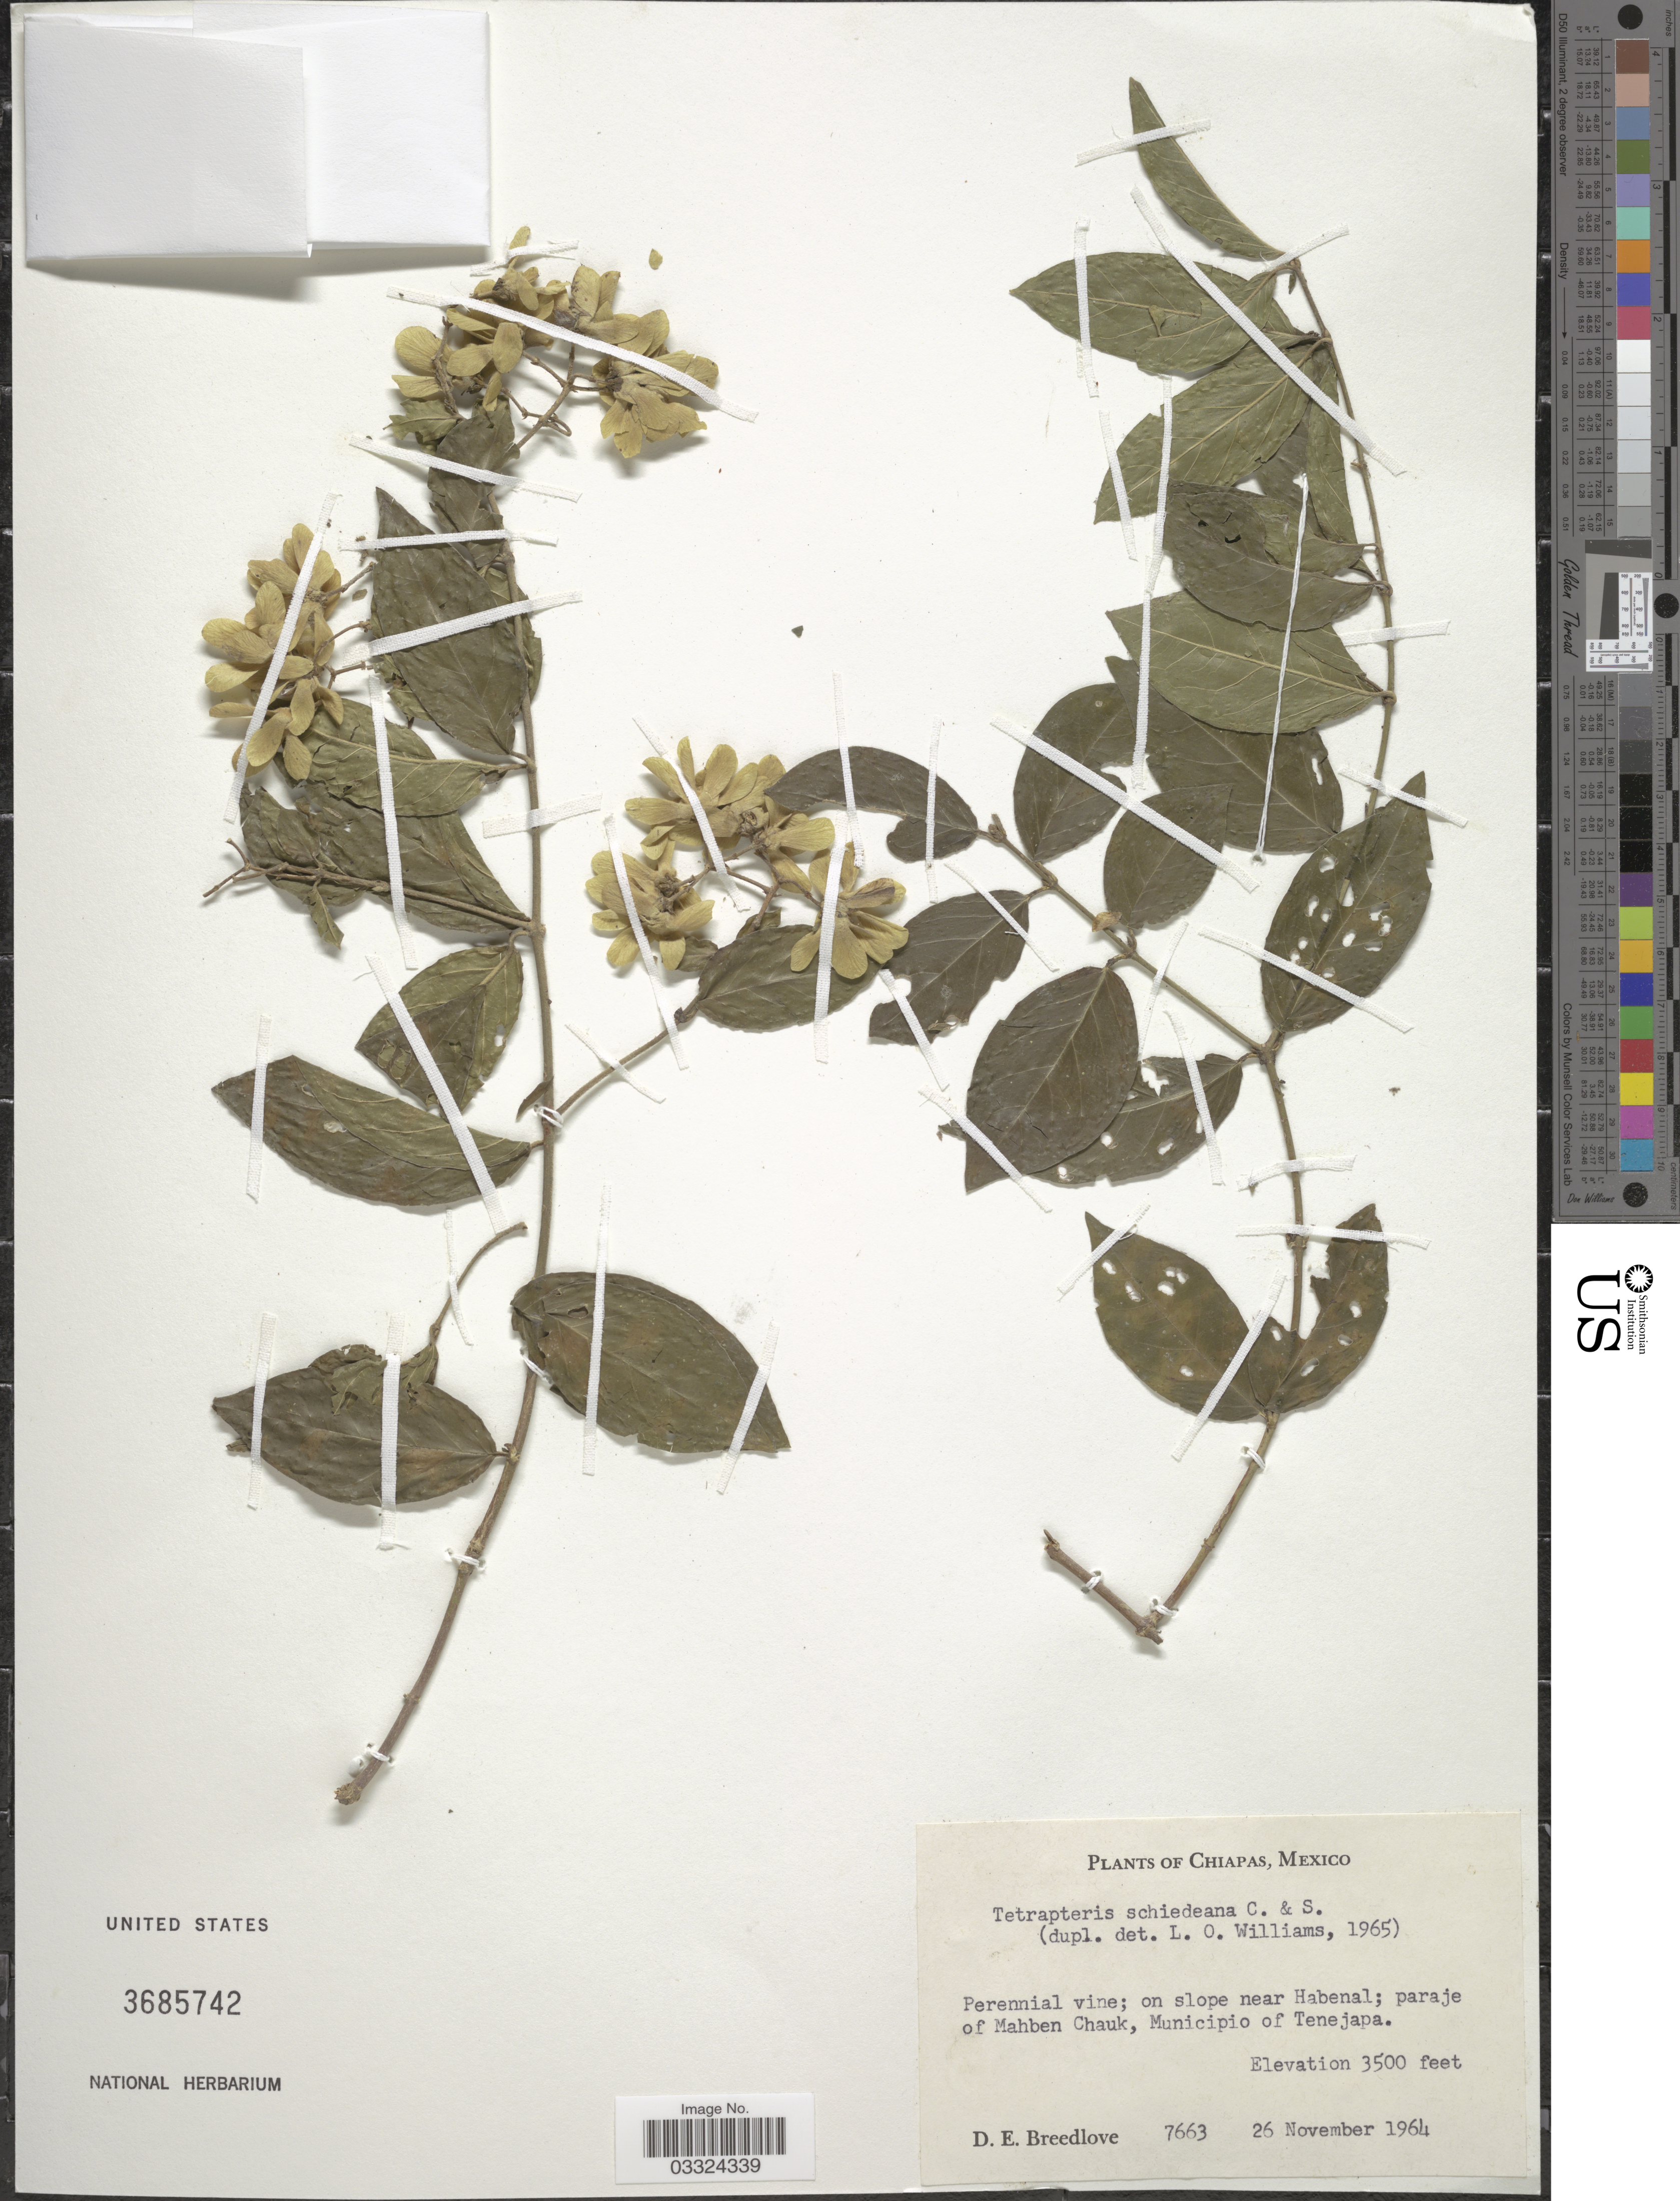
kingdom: Plantae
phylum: Tracheophyta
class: Magnoliopsida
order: Malpighiales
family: Malpighiaceae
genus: Tetrapterys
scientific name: Tetrapterys schiedeana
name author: Schltdl. & Cham.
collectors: D. E. Breedlove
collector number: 7663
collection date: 1964-11-26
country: Mexico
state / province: Chiapas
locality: On slope near Habenal; paraje of Mahben Chauk, Municipio of Tenejapa.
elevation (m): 1067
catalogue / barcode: US 3685742